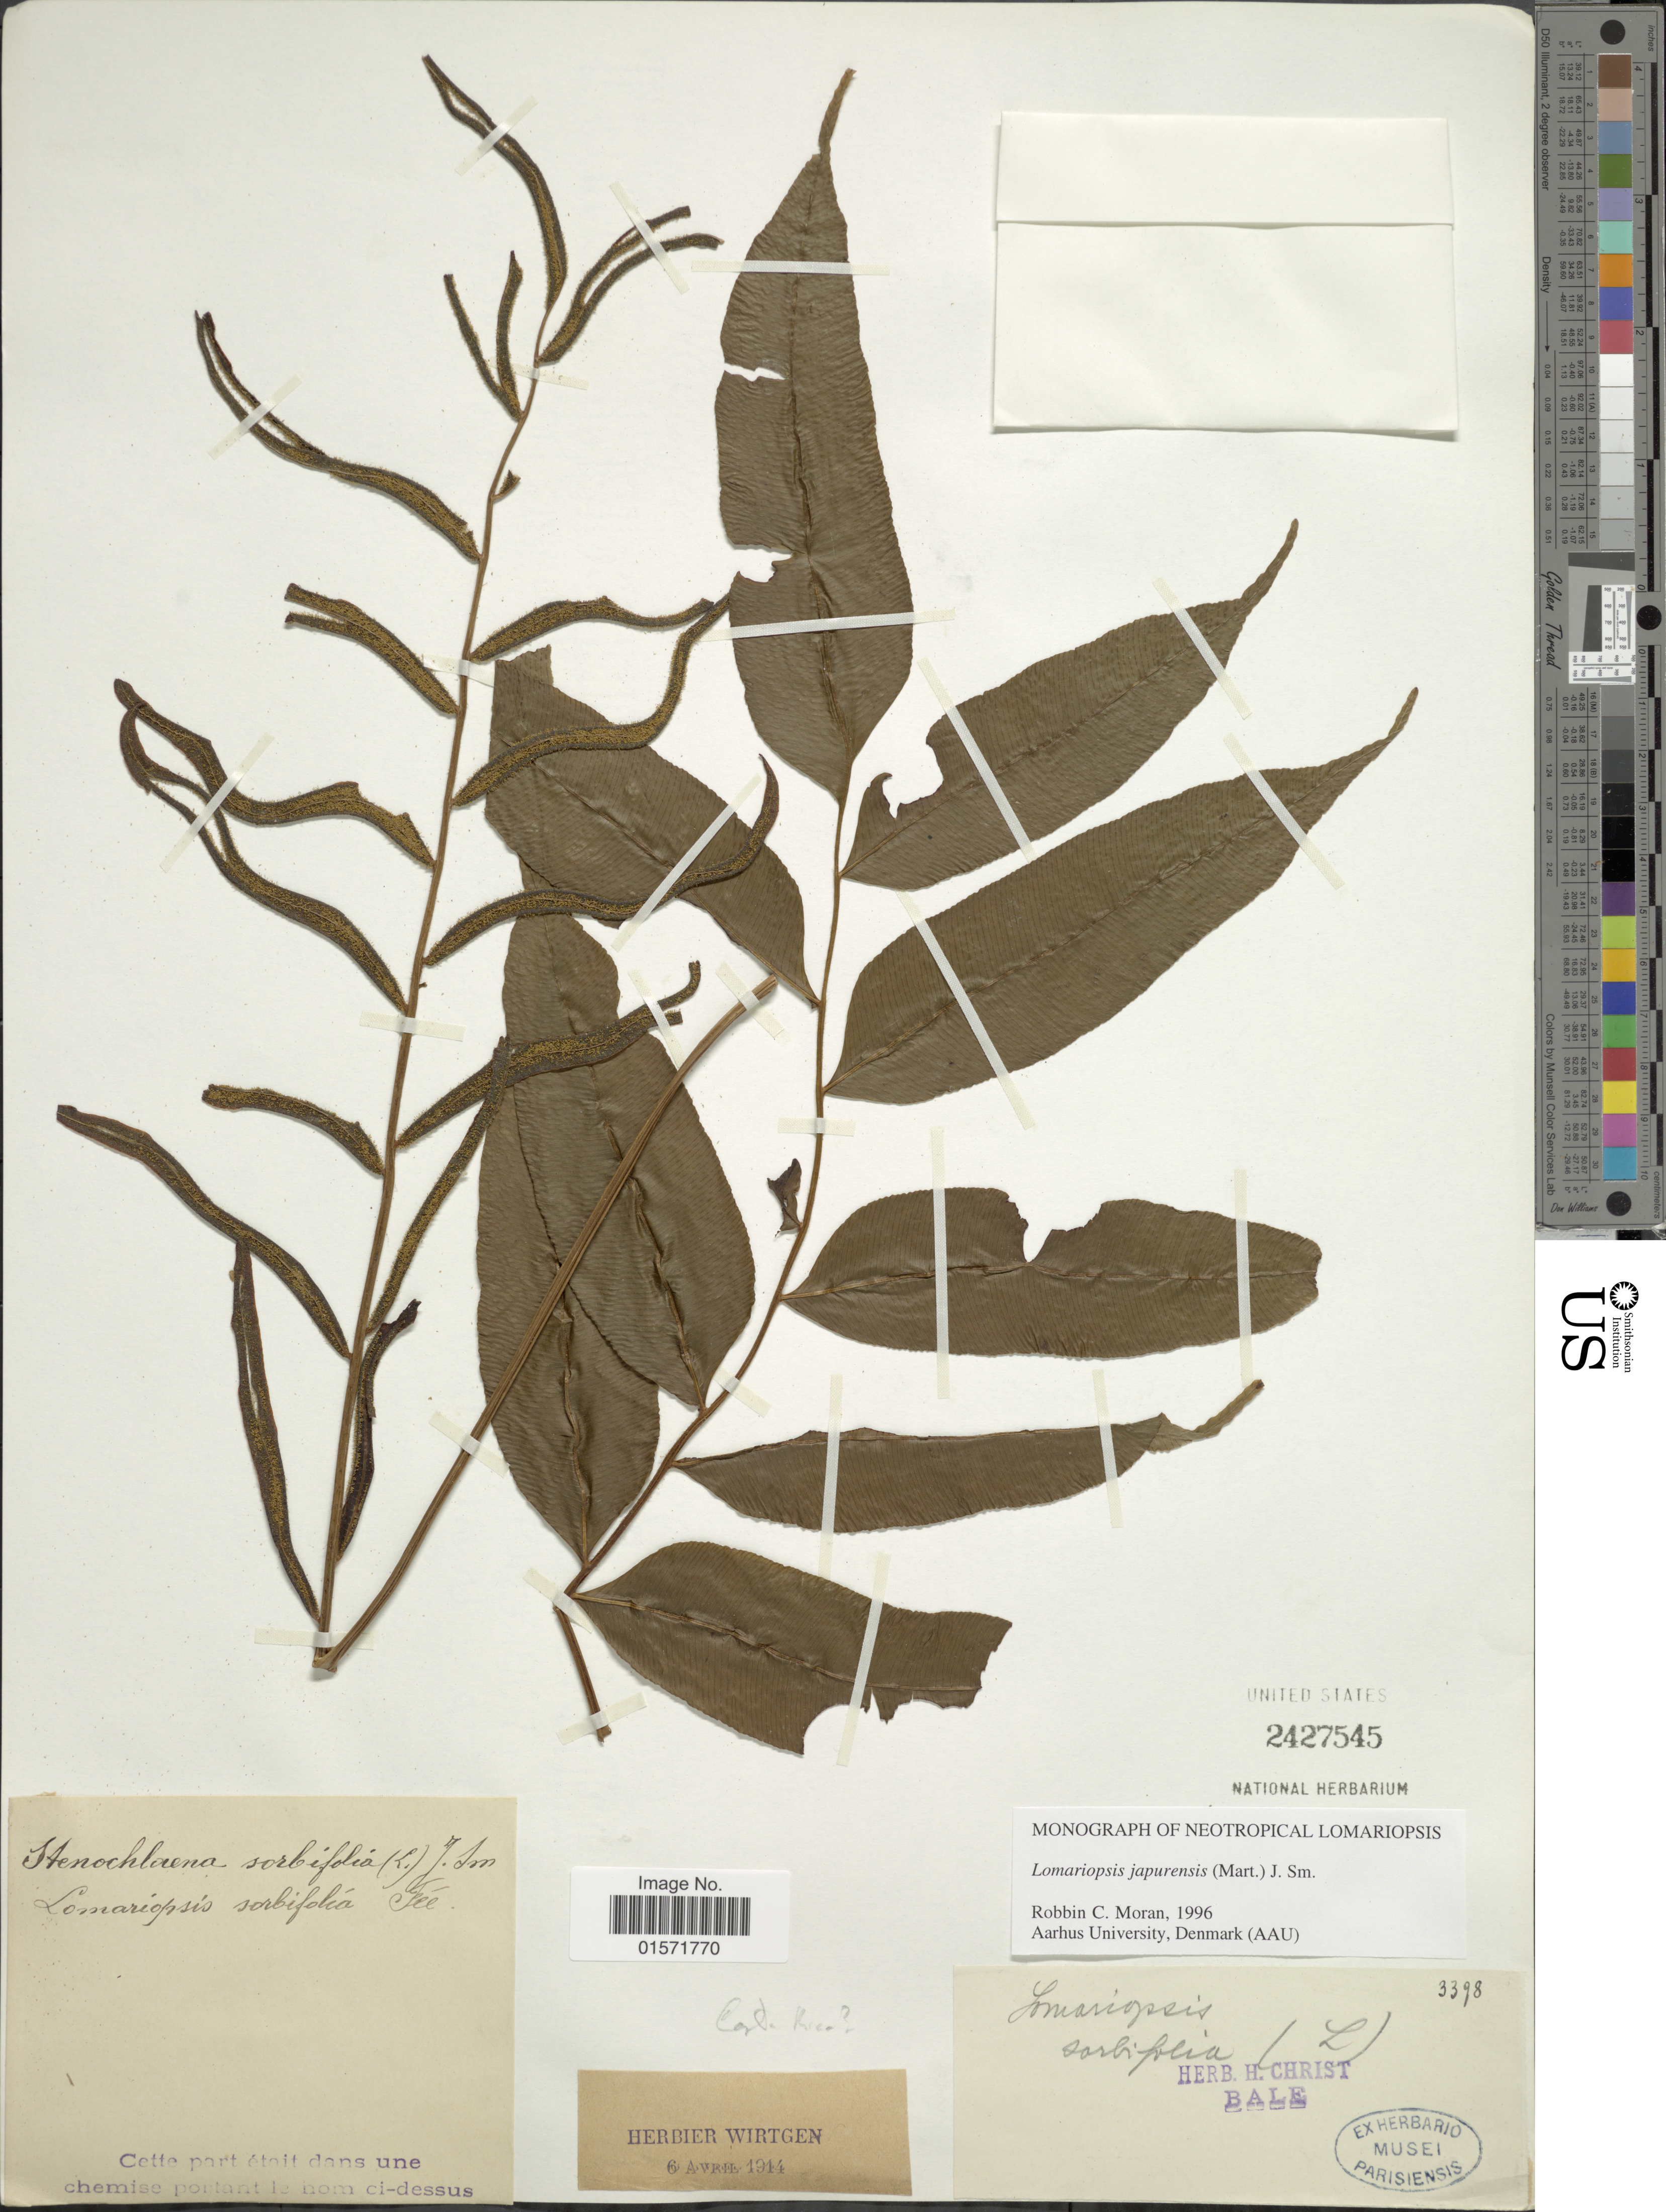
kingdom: Plantae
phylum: Tracheophyta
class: Polypodiopsida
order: Polypodiales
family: Lomariopsidaceae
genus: Lomariopsis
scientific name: Lomariopsis japurensis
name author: (Mart.) J. Sm.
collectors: ex herb. H. Christ Basil.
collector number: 3398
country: Costa Rica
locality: Bale, Cette part etait dans une chemise portant nom ci-dessus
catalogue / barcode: US 2427545